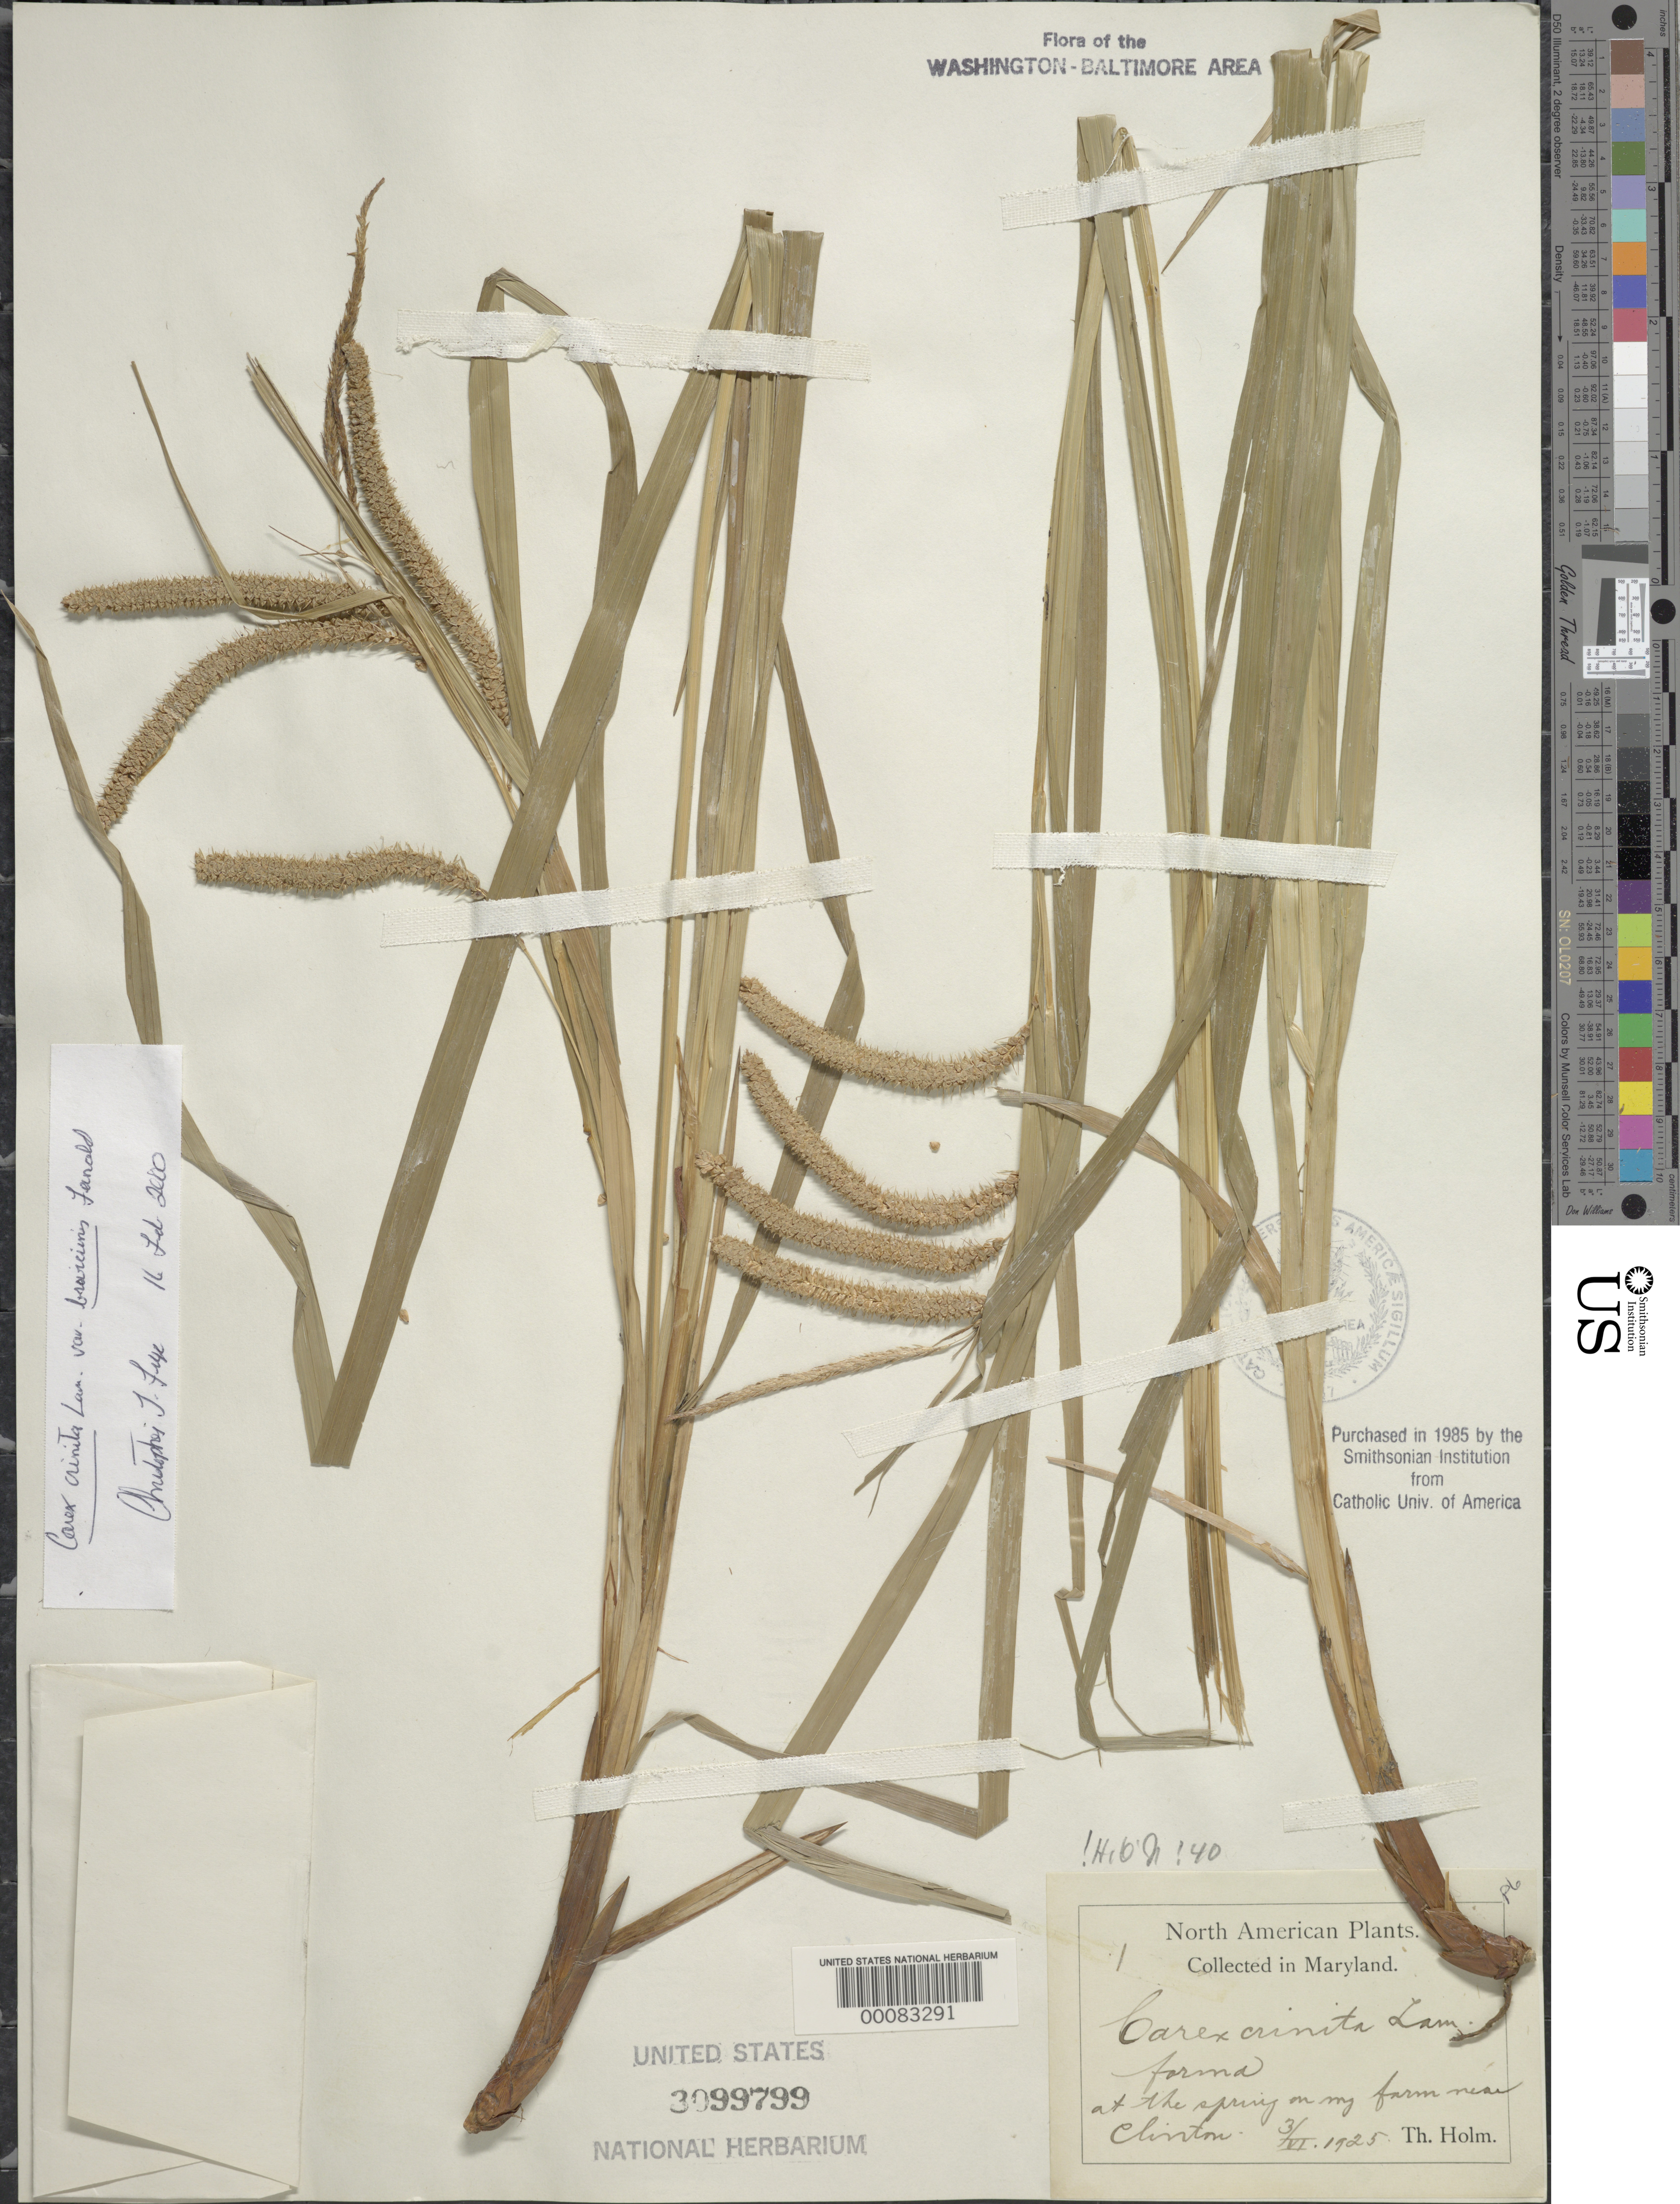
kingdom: Plantae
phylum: Tracheophyta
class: Liliopsida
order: Poales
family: Cyperaceae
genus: Carex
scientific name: Carex crinita var. brevicrinis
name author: Fernald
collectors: T. Holm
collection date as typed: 03 Jun 1925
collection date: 1925-06-03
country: United States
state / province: Maryland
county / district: Prince George's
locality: Near Clinton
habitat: At spring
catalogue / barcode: US 3099799